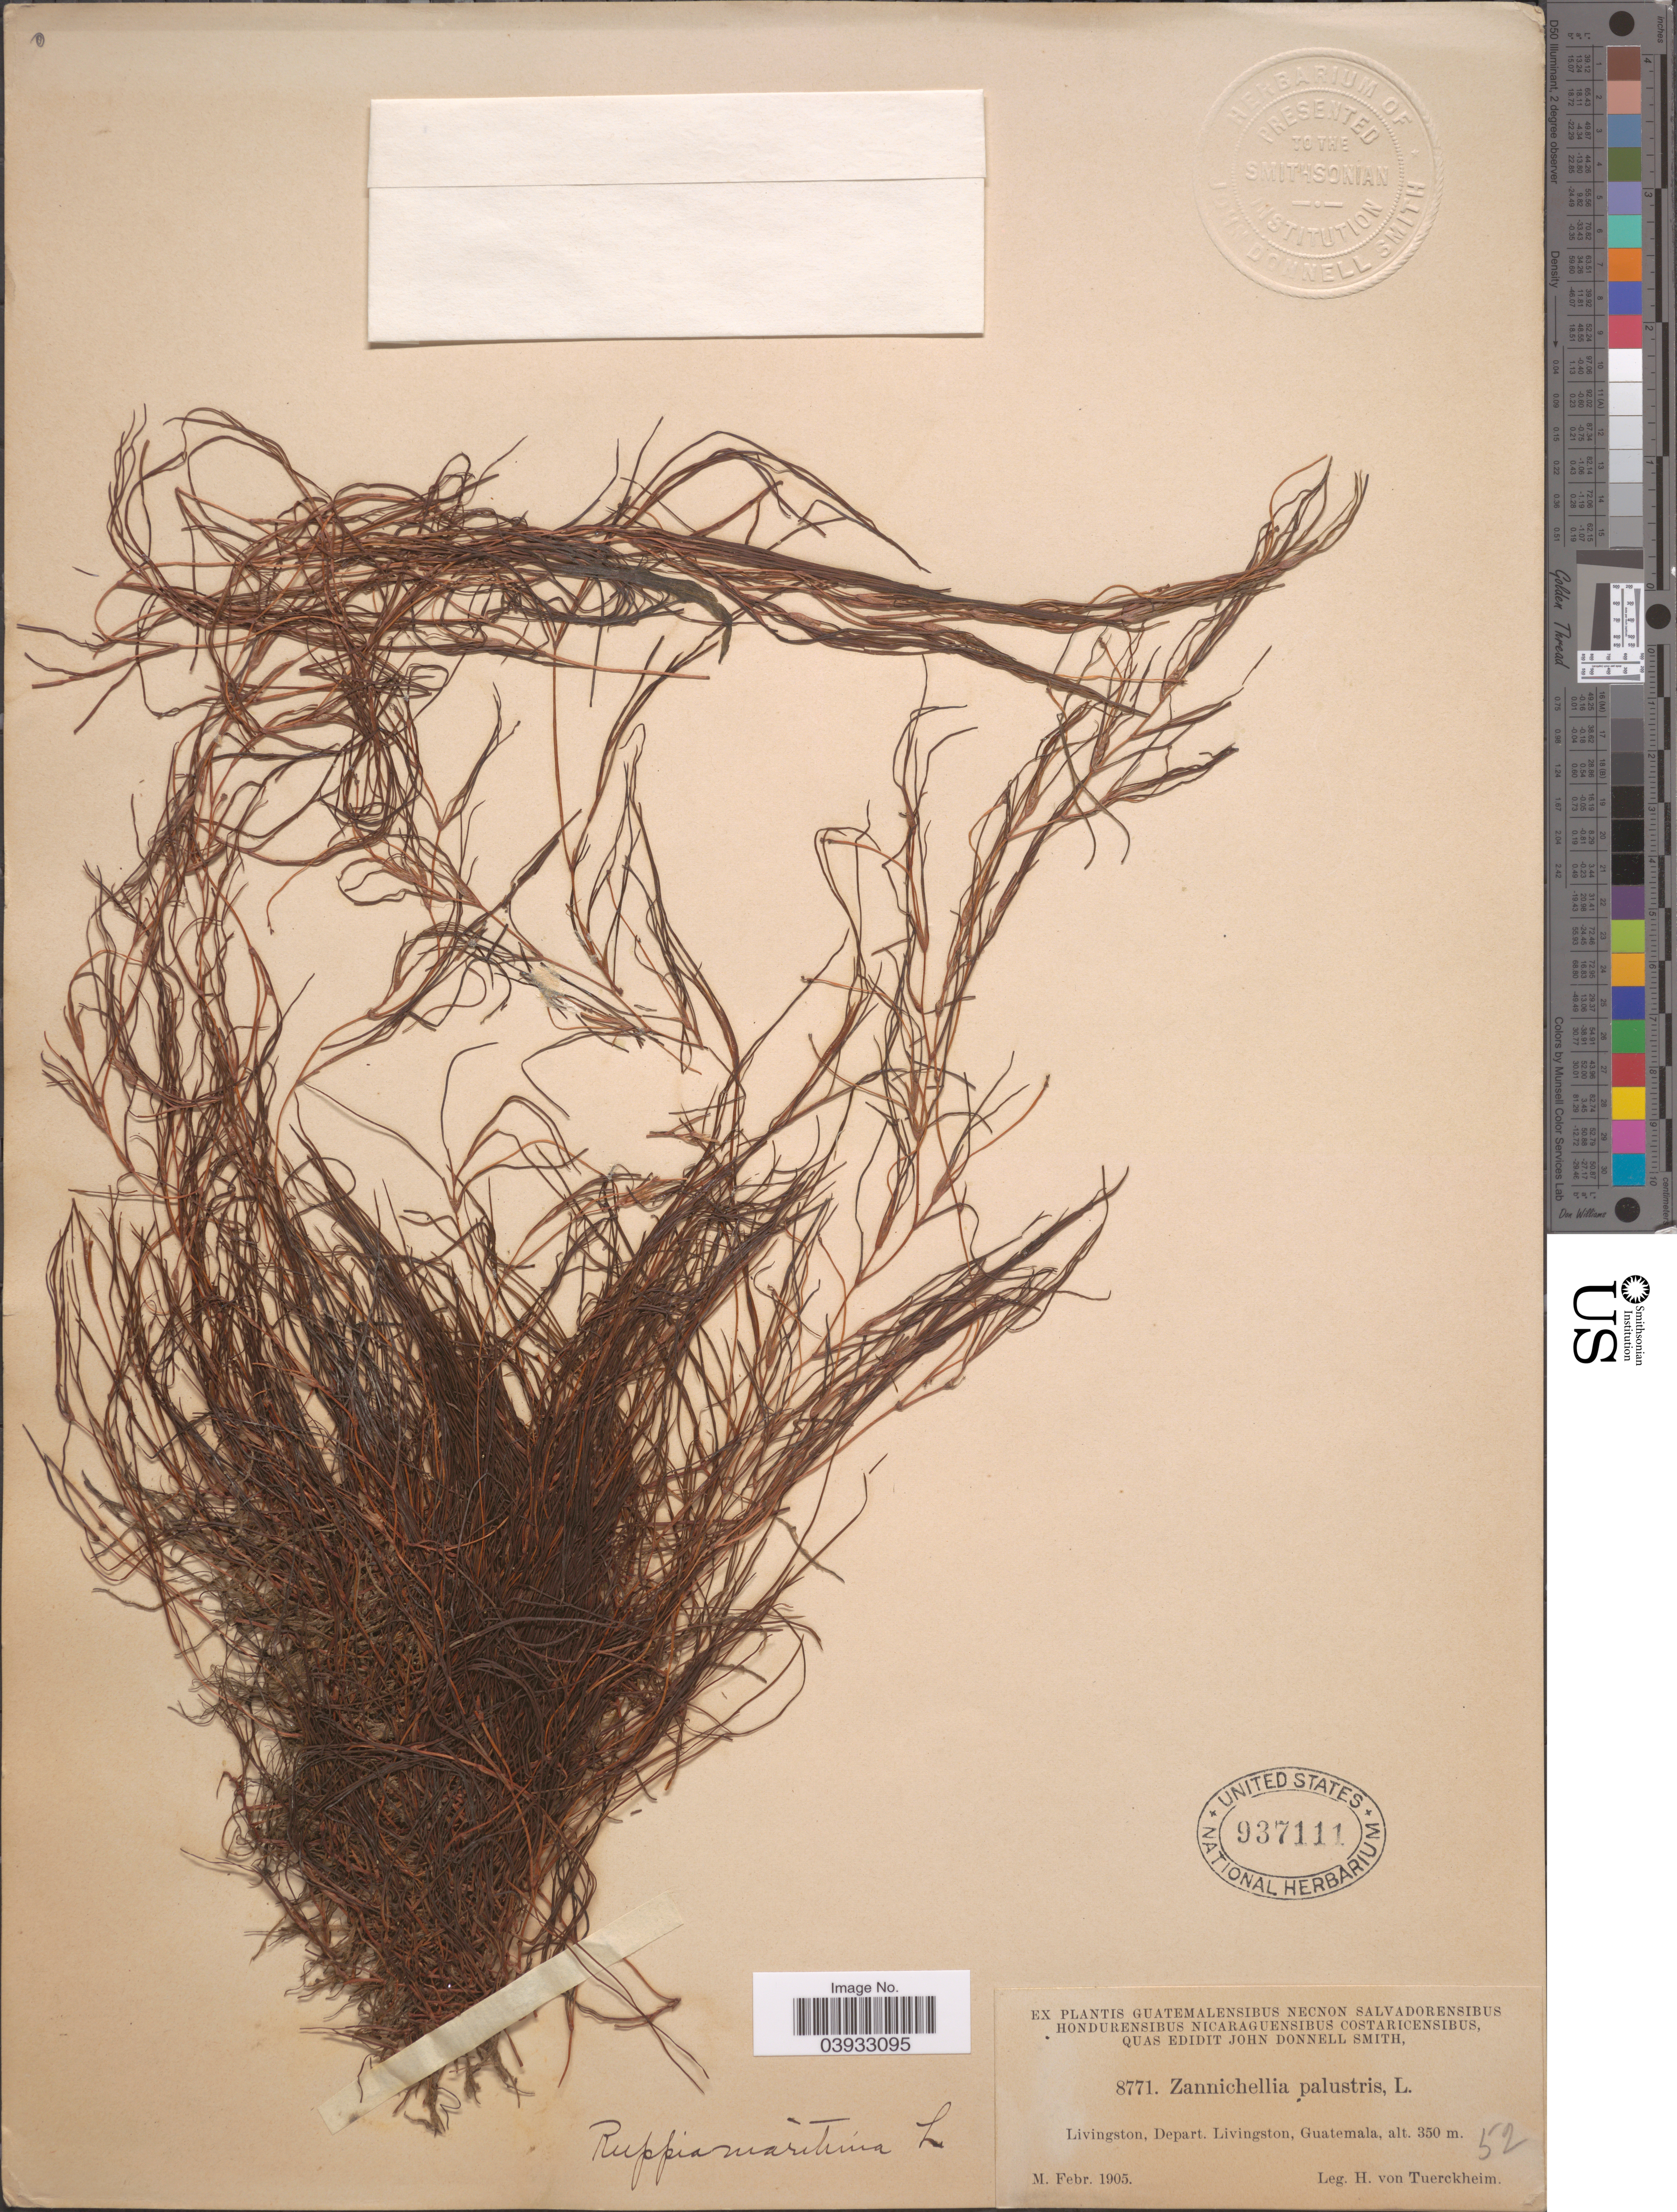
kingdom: Plantae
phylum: Tracheophyta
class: Liliopsida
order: Alismatales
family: Ruppiaceae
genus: Ruppia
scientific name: Ruppia maritima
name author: L.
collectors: H. von Türckheim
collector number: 8771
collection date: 1905-02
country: Guatemala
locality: Livingston, Depart. Livingston.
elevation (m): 350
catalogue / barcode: US 937111